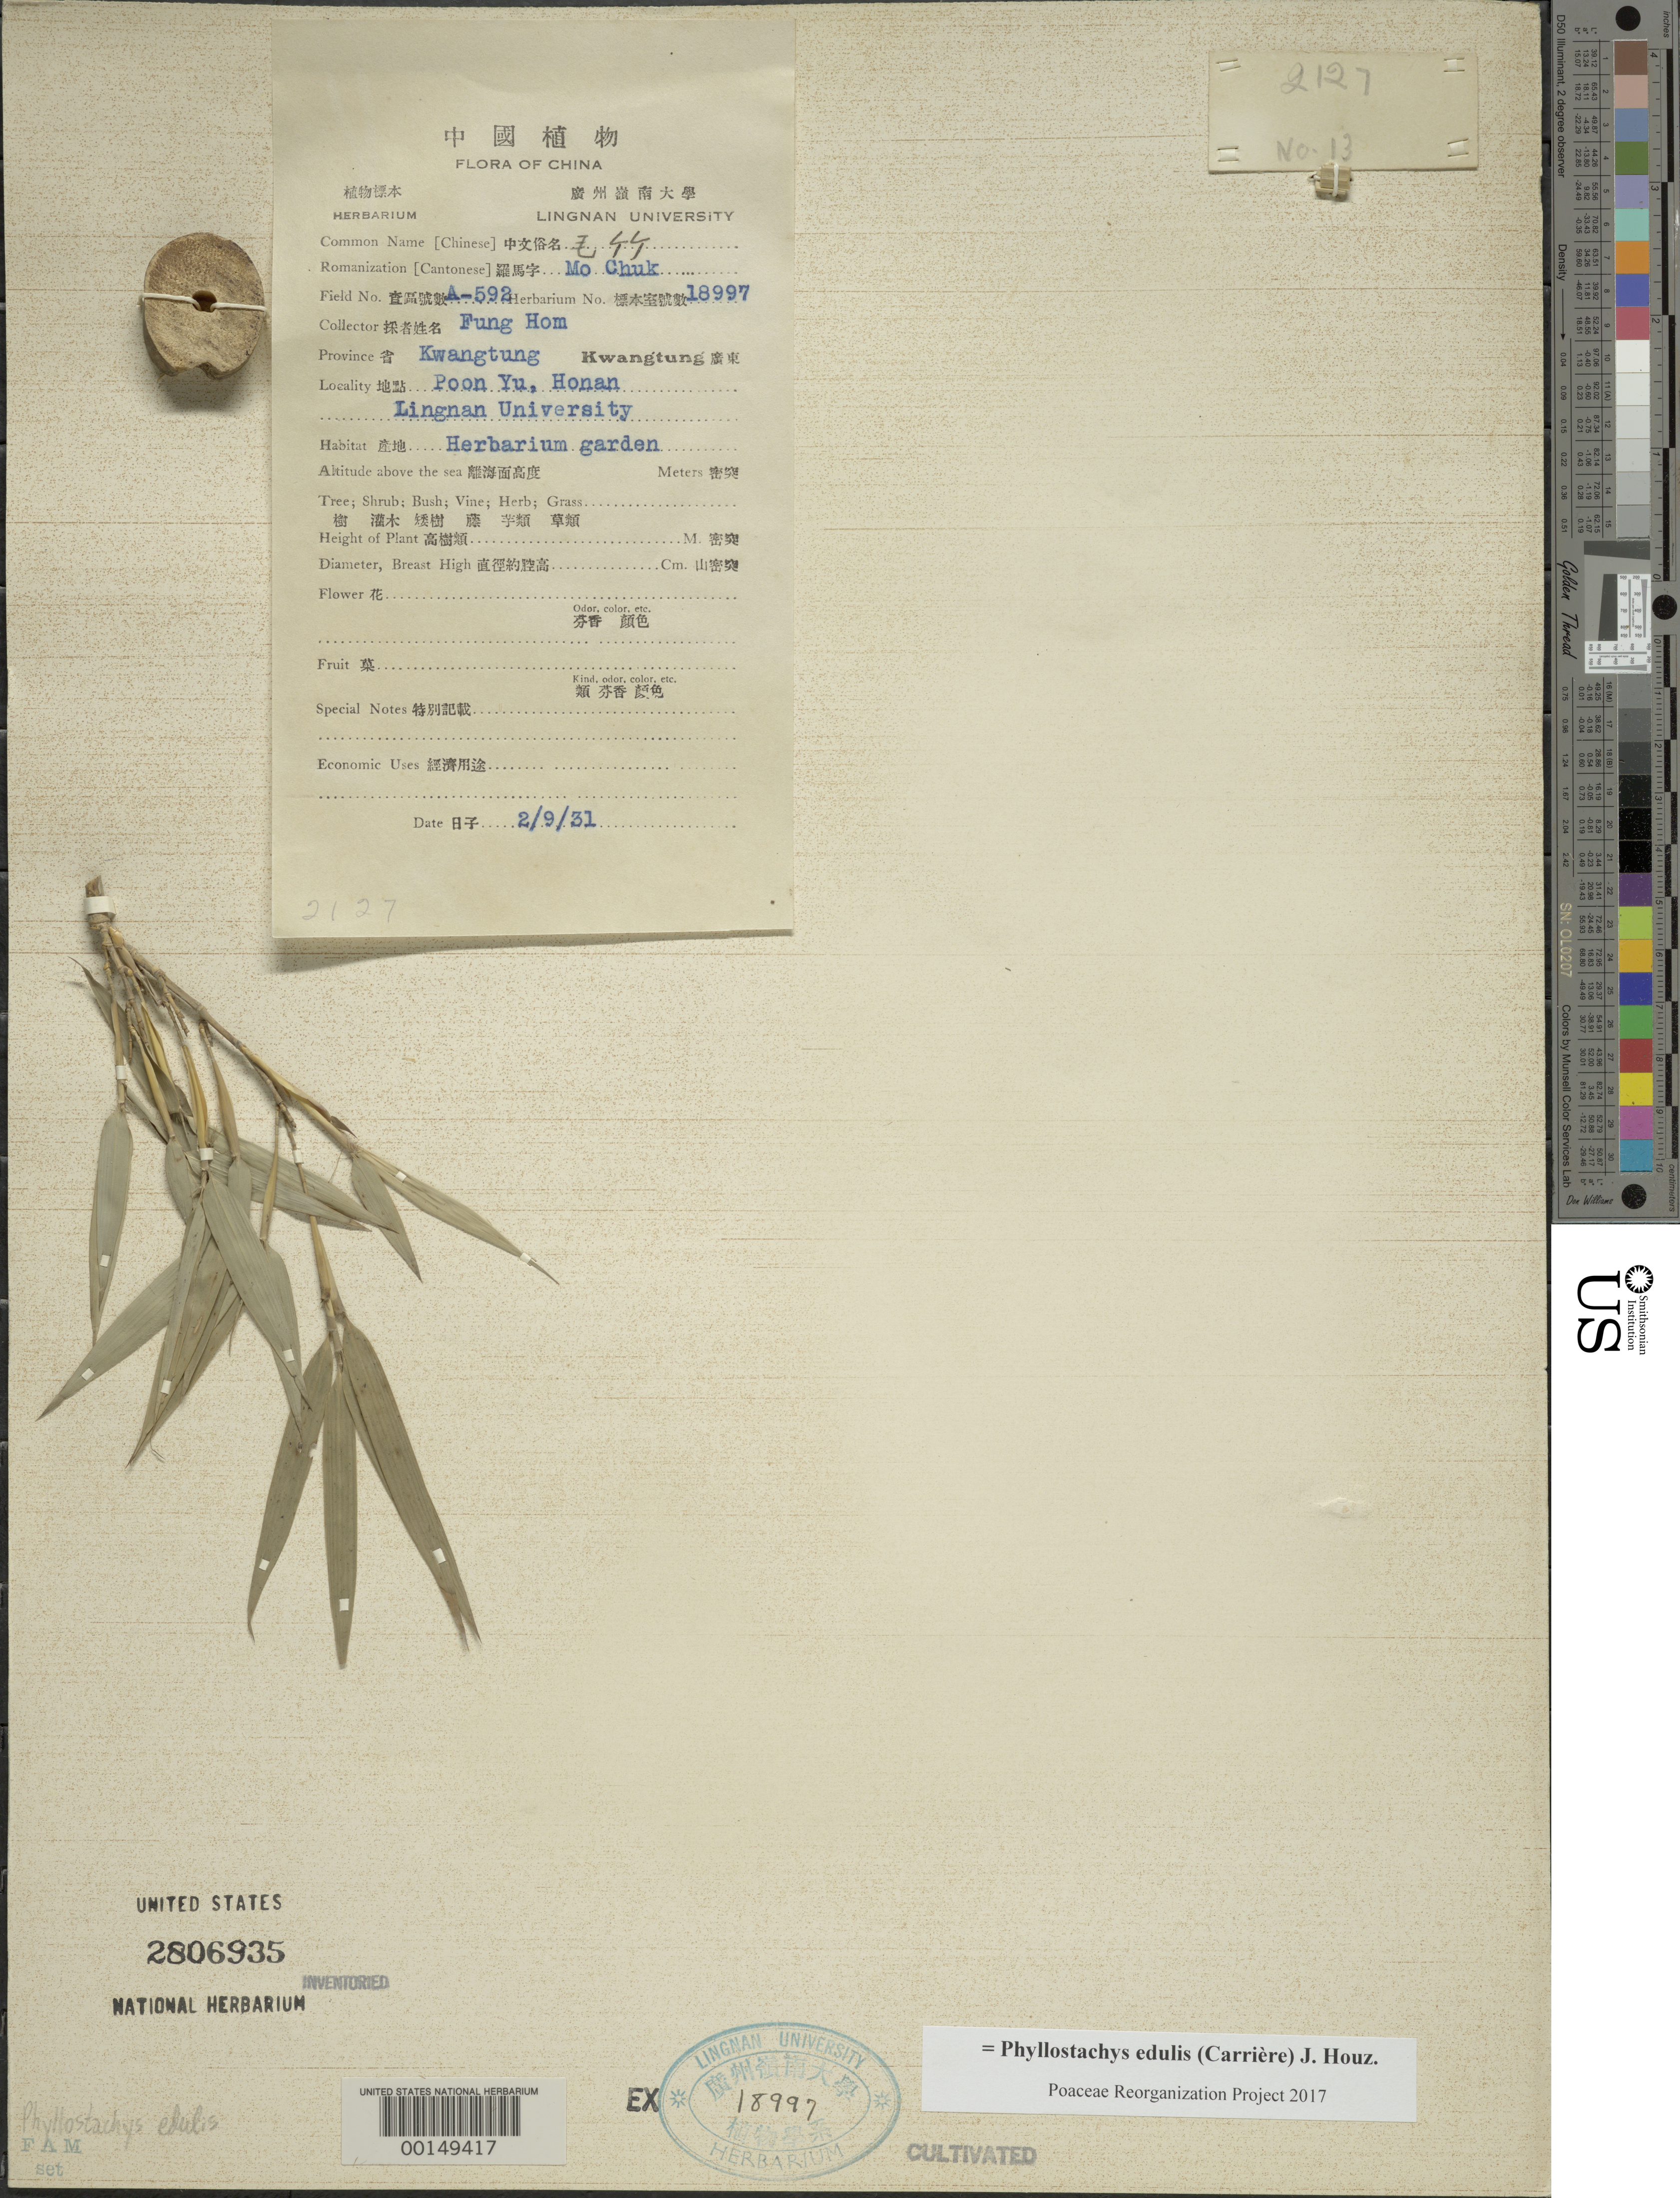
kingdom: Plantae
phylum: Tracheophyta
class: Liliopsida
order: Poales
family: Poaceae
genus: Phyllostachys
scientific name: Phyllostachys edulis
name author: (Carrière) J. Houz.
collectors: H. L. Fung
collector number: A-592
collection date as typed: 09 Feb 1931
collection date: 1931-02-09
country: China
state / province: Guangdong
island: Honam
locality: Honan, poon yu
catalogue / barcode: US 2806935